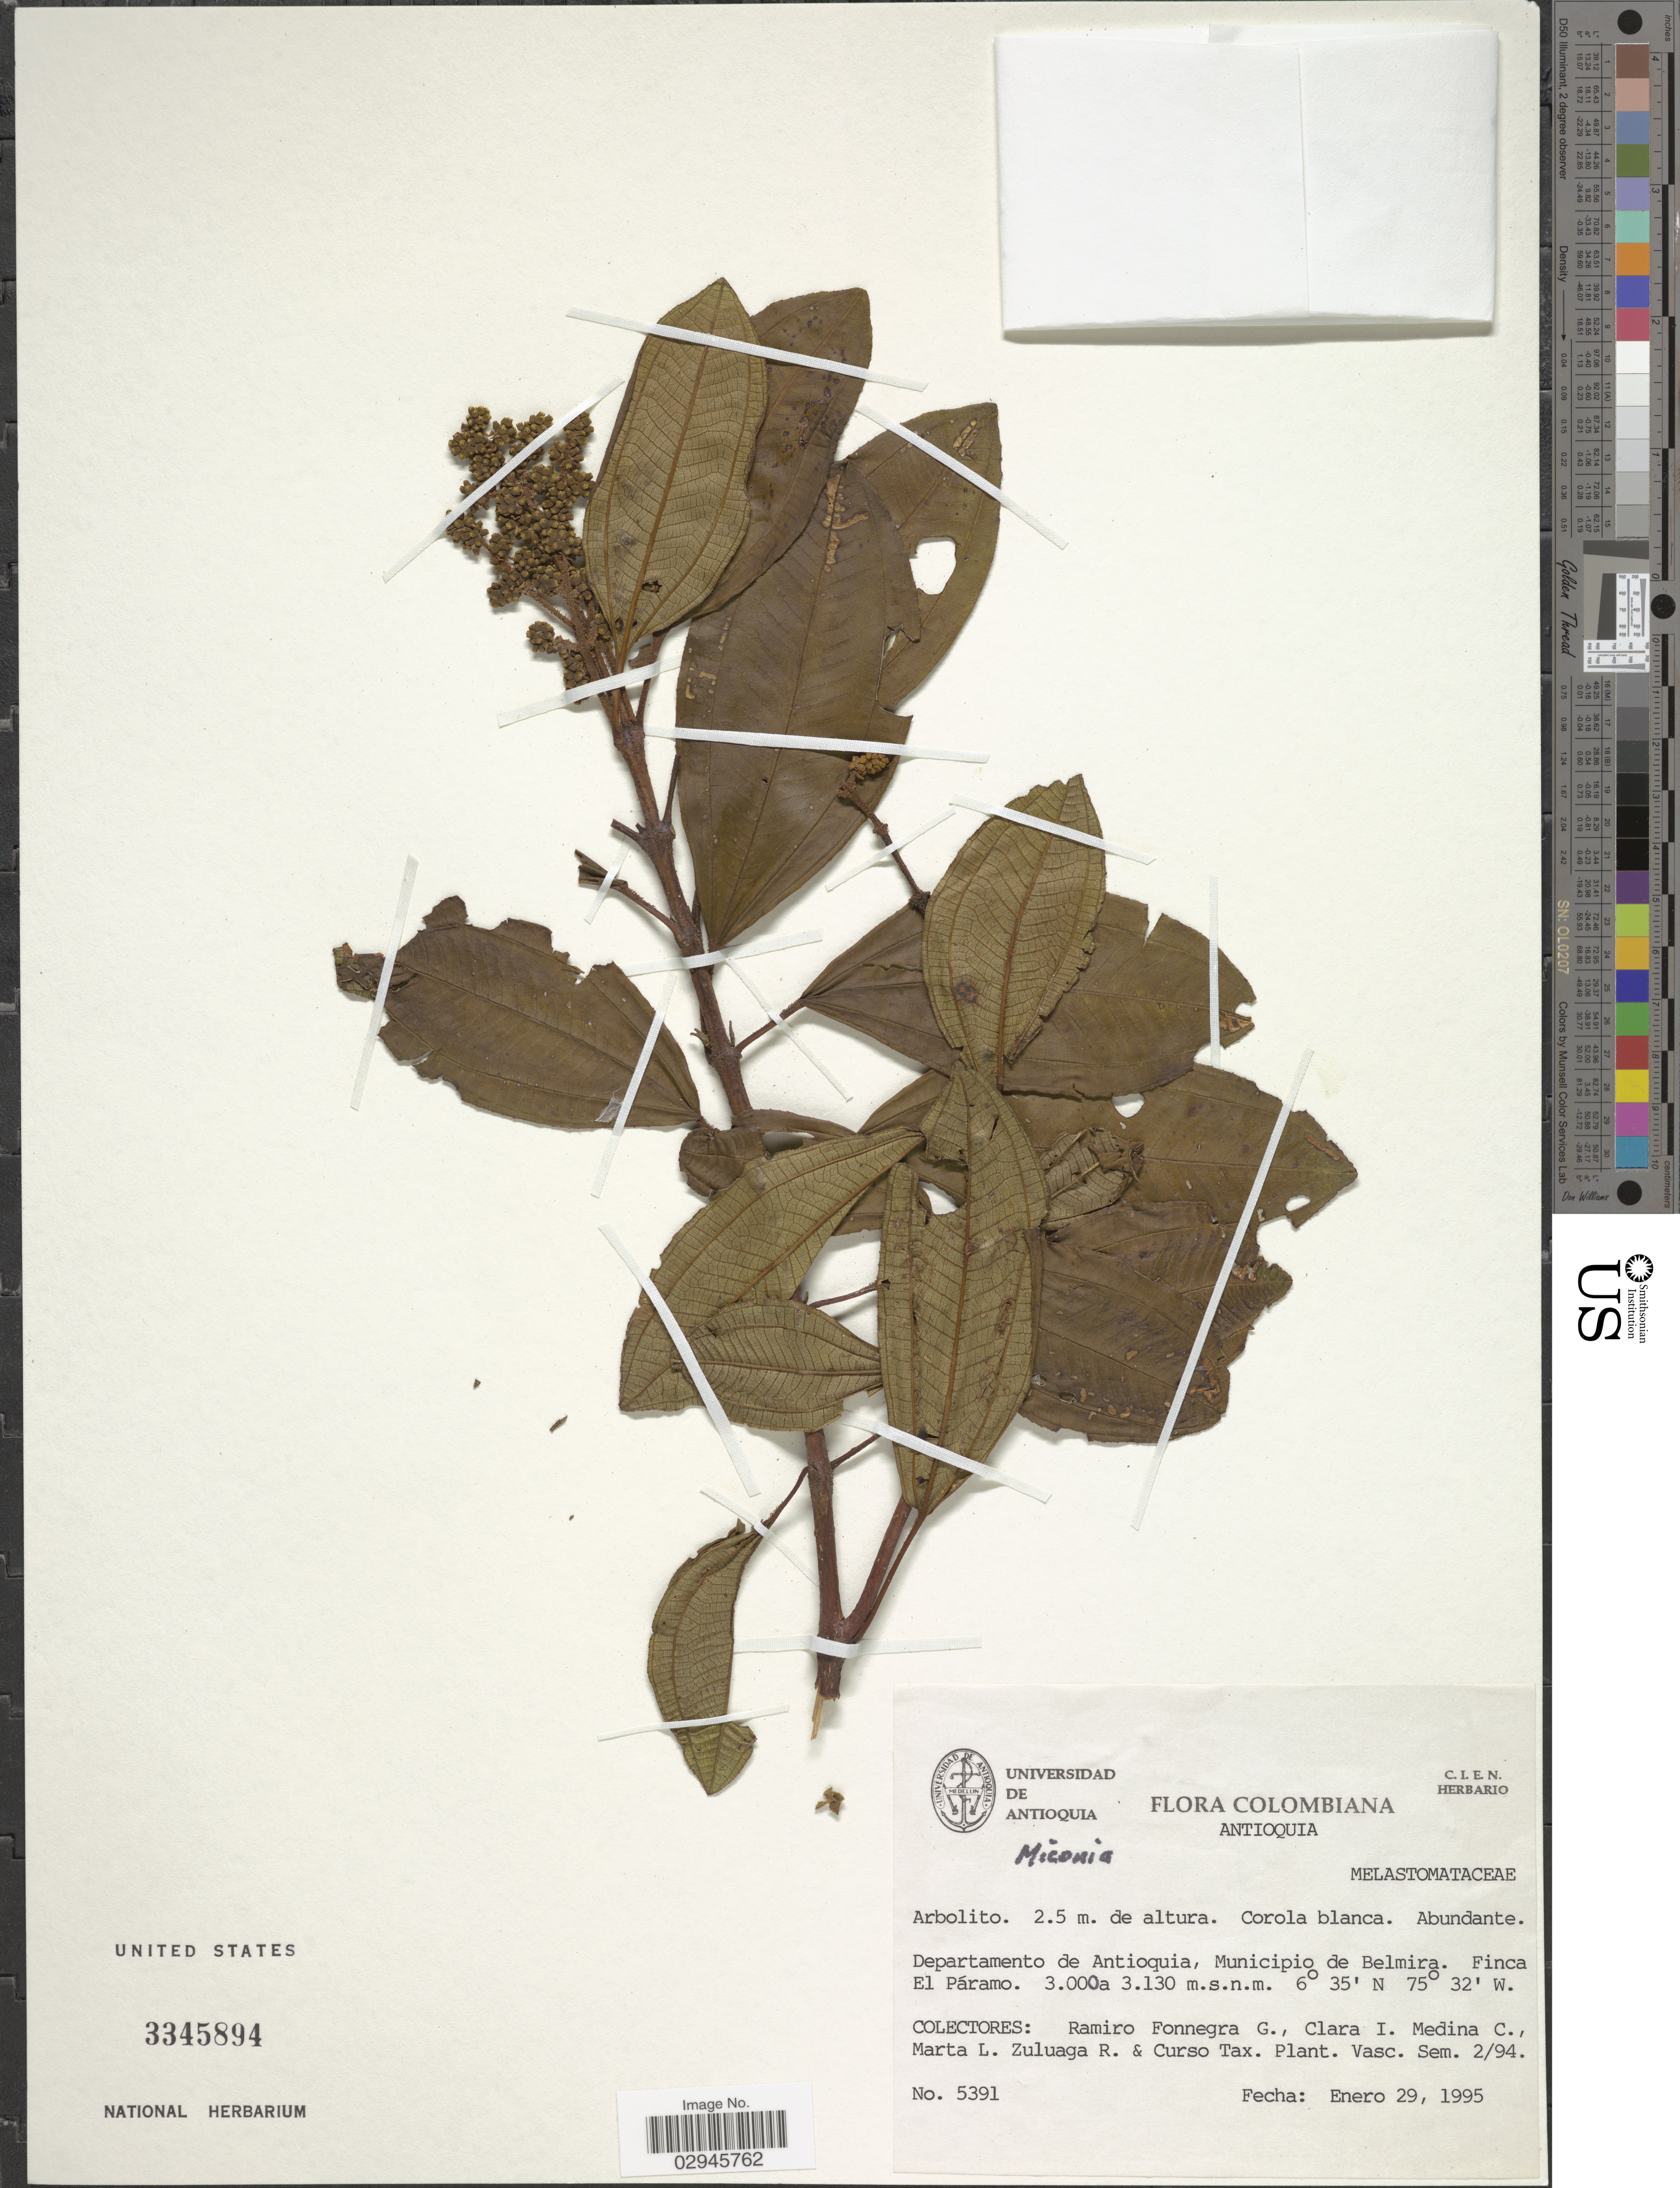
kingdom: Plantae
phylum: Tracheophyta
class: Magnoliopsida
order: Myrtales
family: Melastomataceae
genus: Miconia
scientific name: Miconia sp.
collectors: R. Fonnegra G., C. Medina C., M. Zuluaga R. & Curso Tax. Plant. Vasc. Sem. 2/94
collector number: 5391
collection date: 1995-01-29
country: Colombia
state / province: Antioquia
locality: Departamento de Antioquia, Municipio de Belmira. Finca El Páramo.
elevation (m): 3000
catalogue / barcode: US 3345894